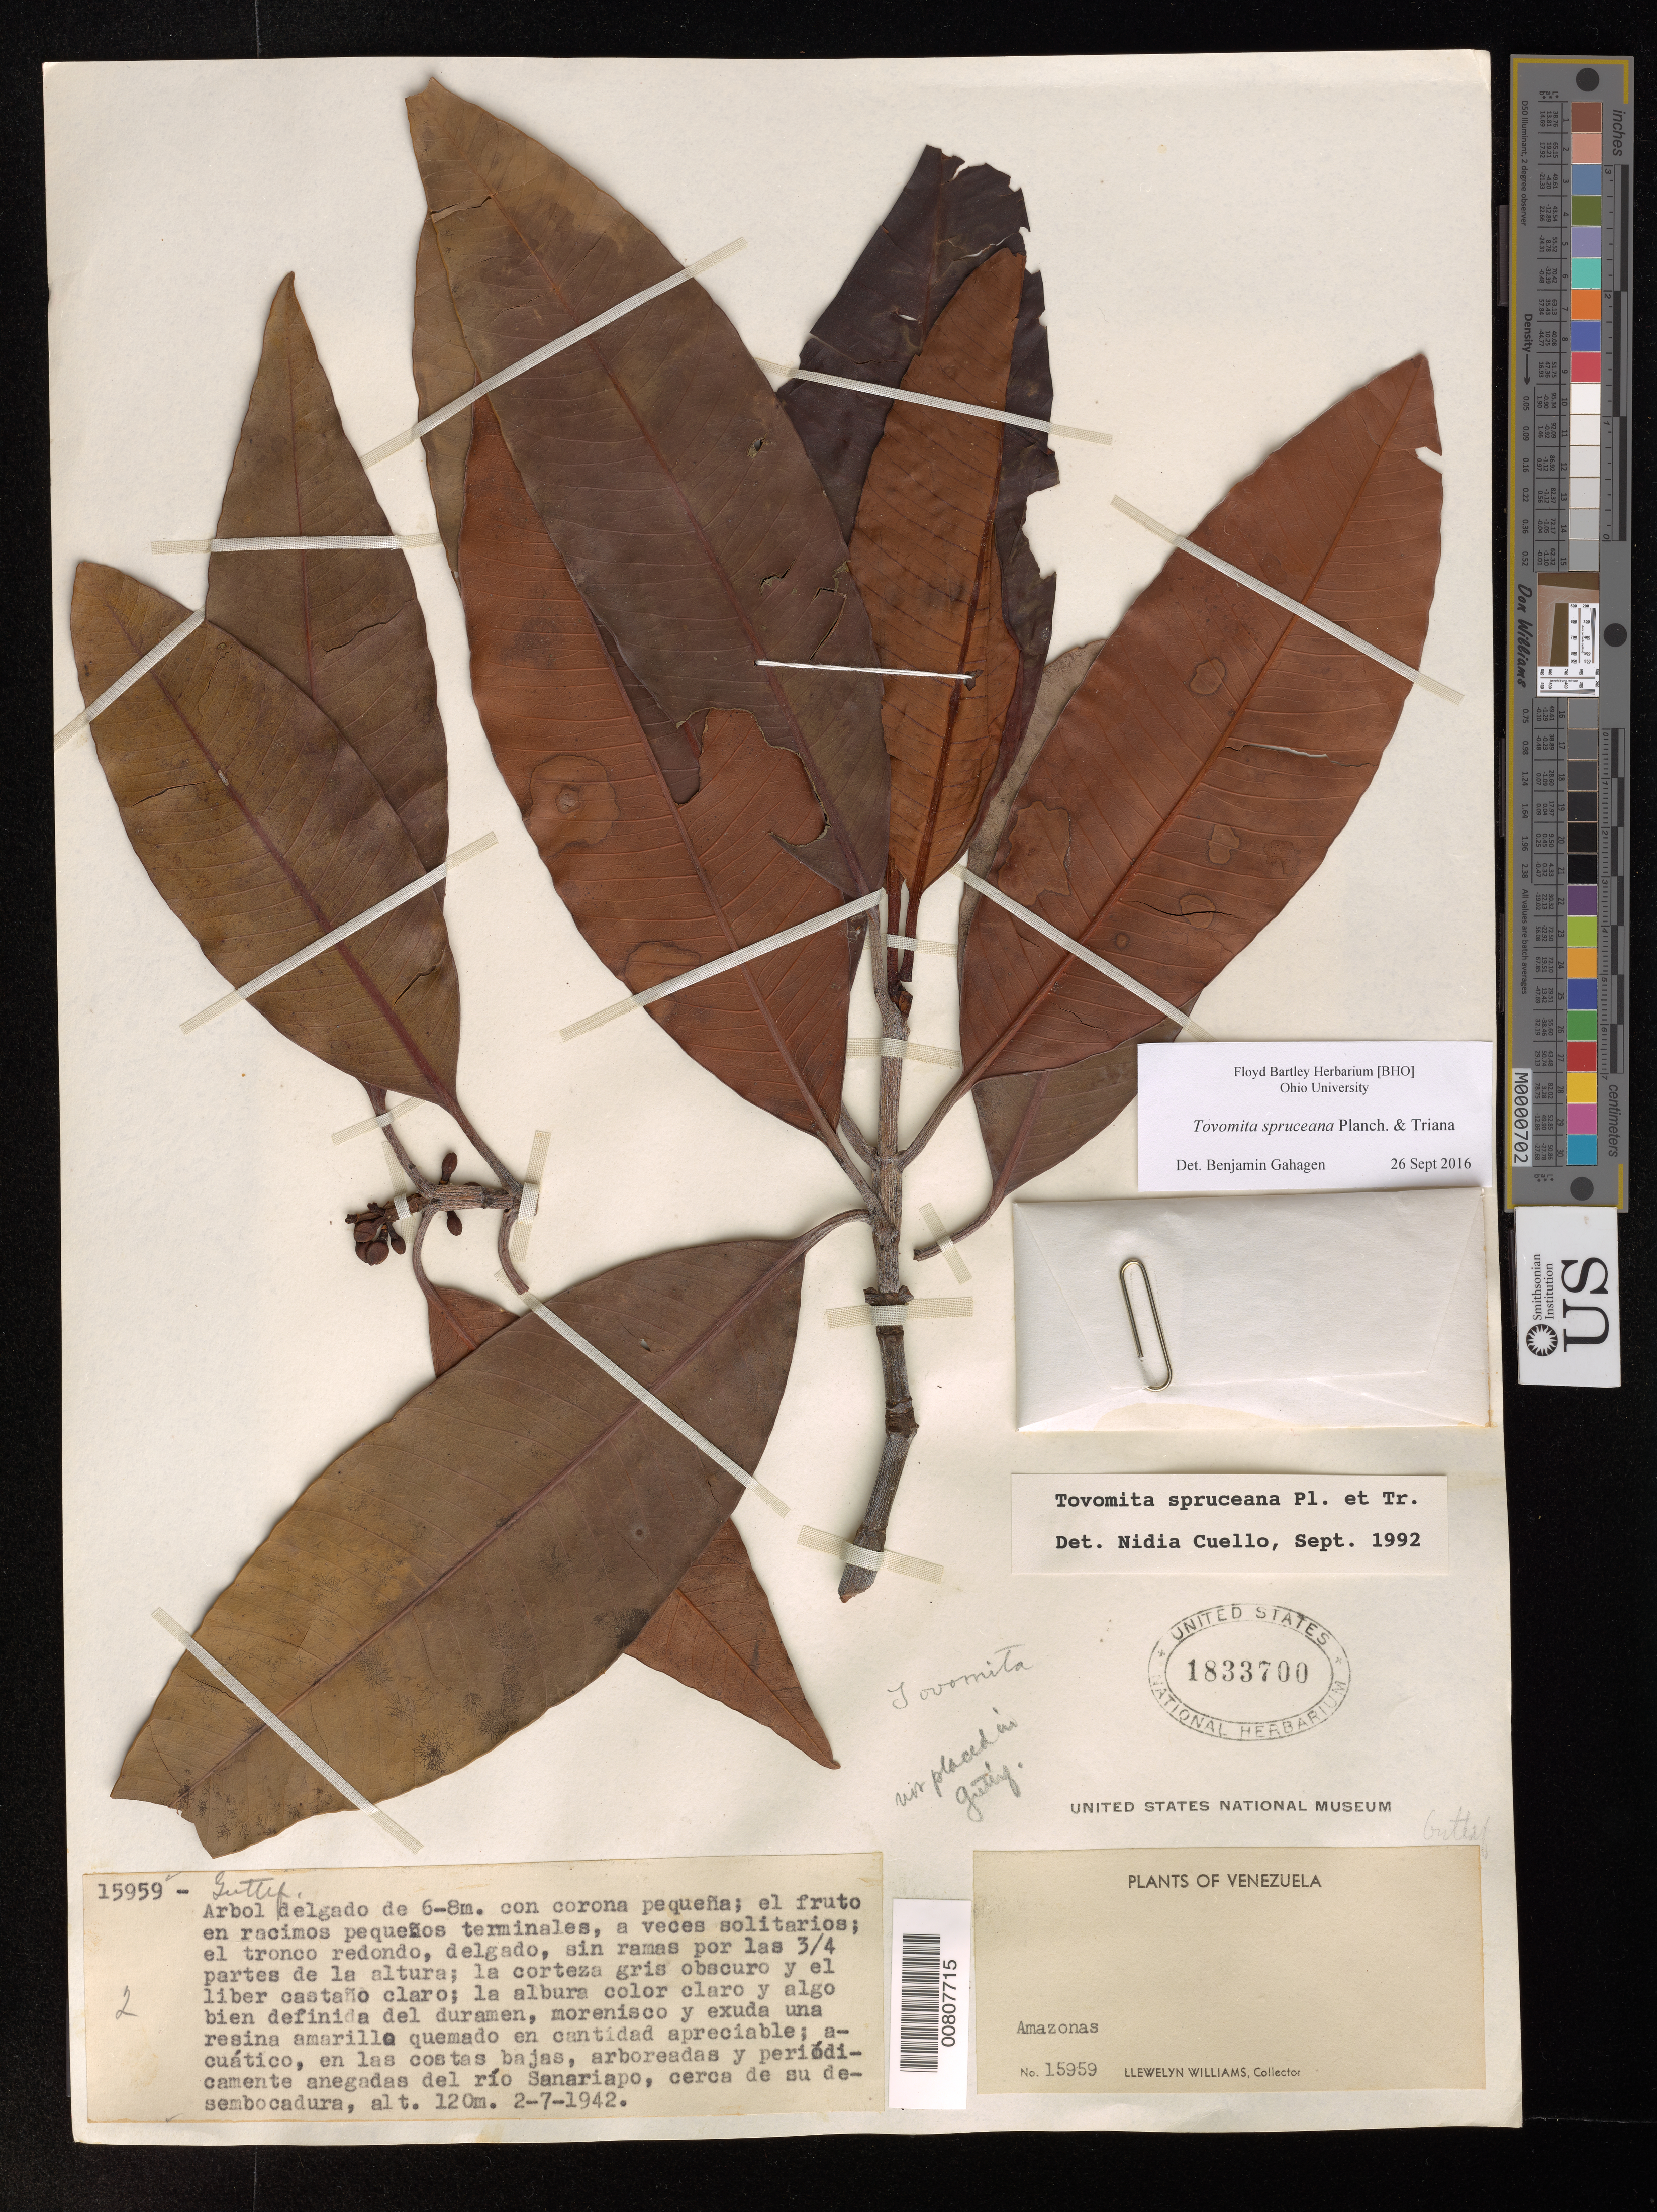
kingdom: Plantae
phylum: Tracheophyta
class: Magnoliopsida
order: Malpighiales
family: Clusiaceae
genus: Tovomita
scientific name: Tovomita spruceana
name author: Planch. & Triana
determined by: Cuello, Nidia L.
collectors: Ll. Williams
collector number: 15959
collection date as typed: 2-Jul-42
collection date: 1942-07-02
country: Venezuela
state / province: Amazonas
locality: Boca de Sanariapo, cerca de su desembocadura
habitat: Acuático; en las costas bajas, arboreadas y periódicamente anegadas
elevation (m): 120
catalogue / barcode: US 1833700